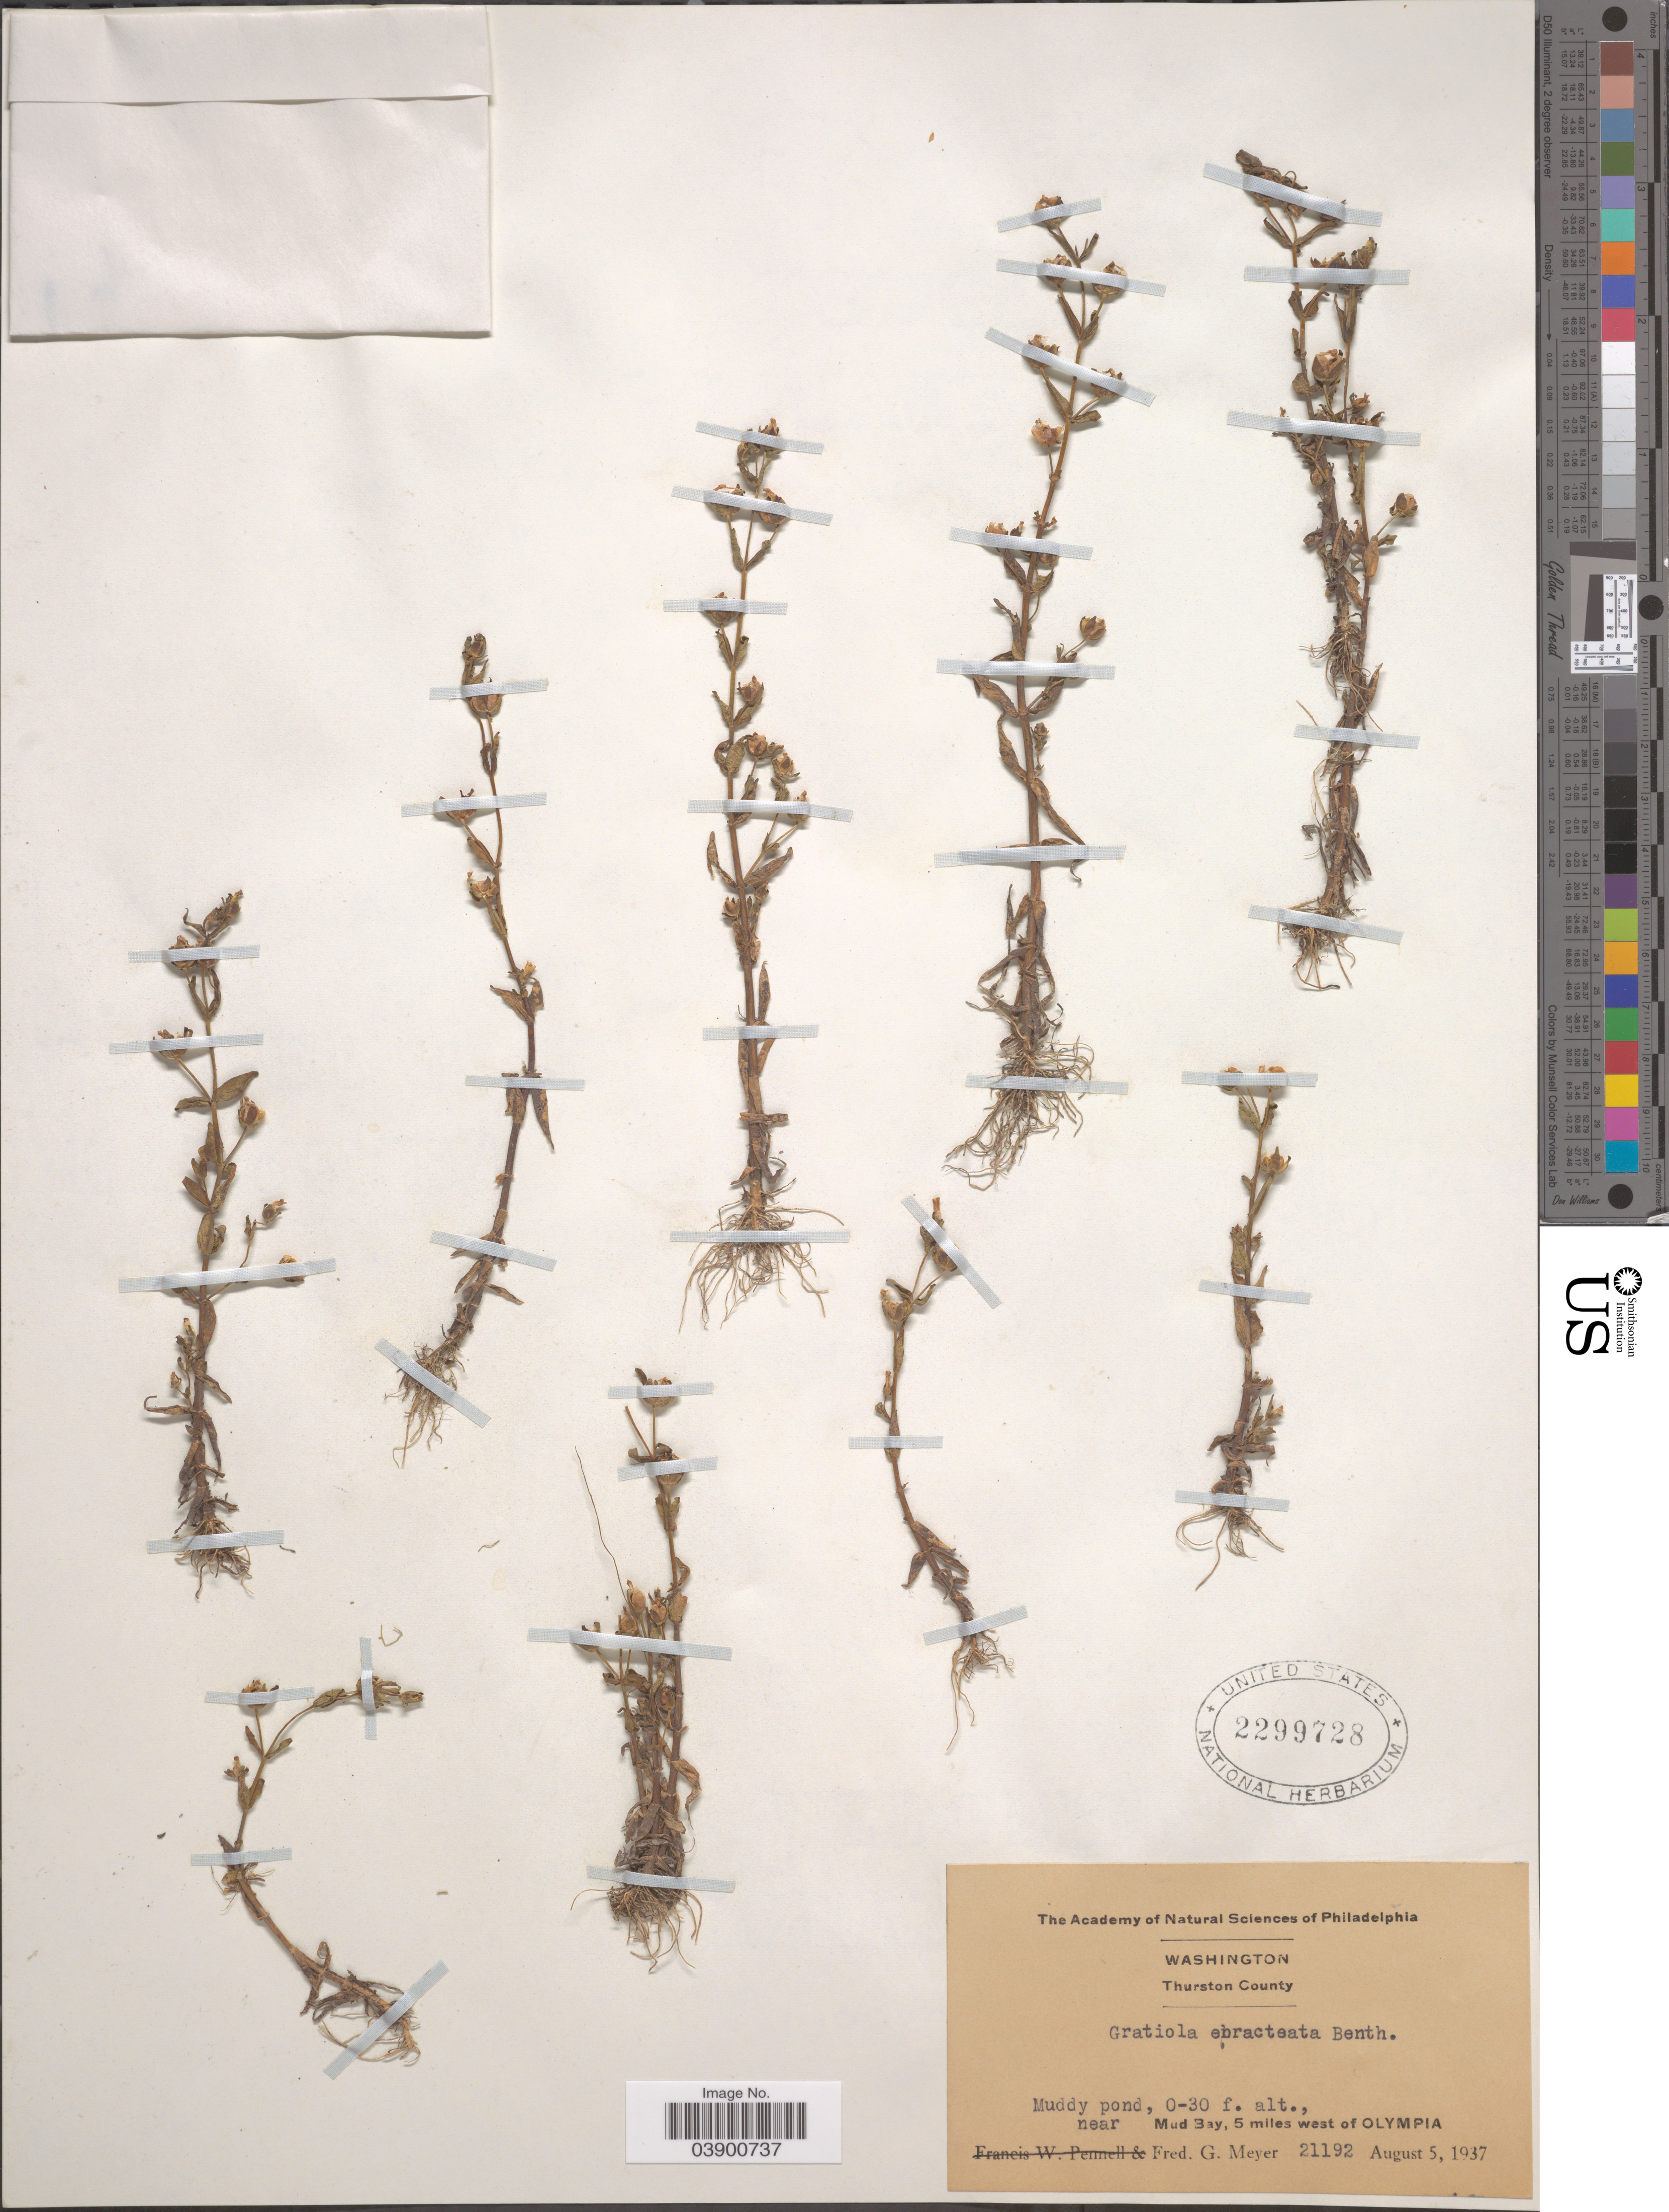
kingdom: Plantae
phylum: Tracheophyta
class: Magnoliopsida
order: Lamiales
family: Plantaginaceae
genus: Gratiola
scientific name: Gratiola ebracteata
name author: Benth.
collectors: F. G. Meyer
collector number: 21192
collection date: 1937-08-05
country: United States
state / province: Washington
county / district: Thurston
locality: Thurston County. Near Mud Bay, 5 miles west of Olympia.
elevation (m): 0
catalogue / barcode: US 2299728